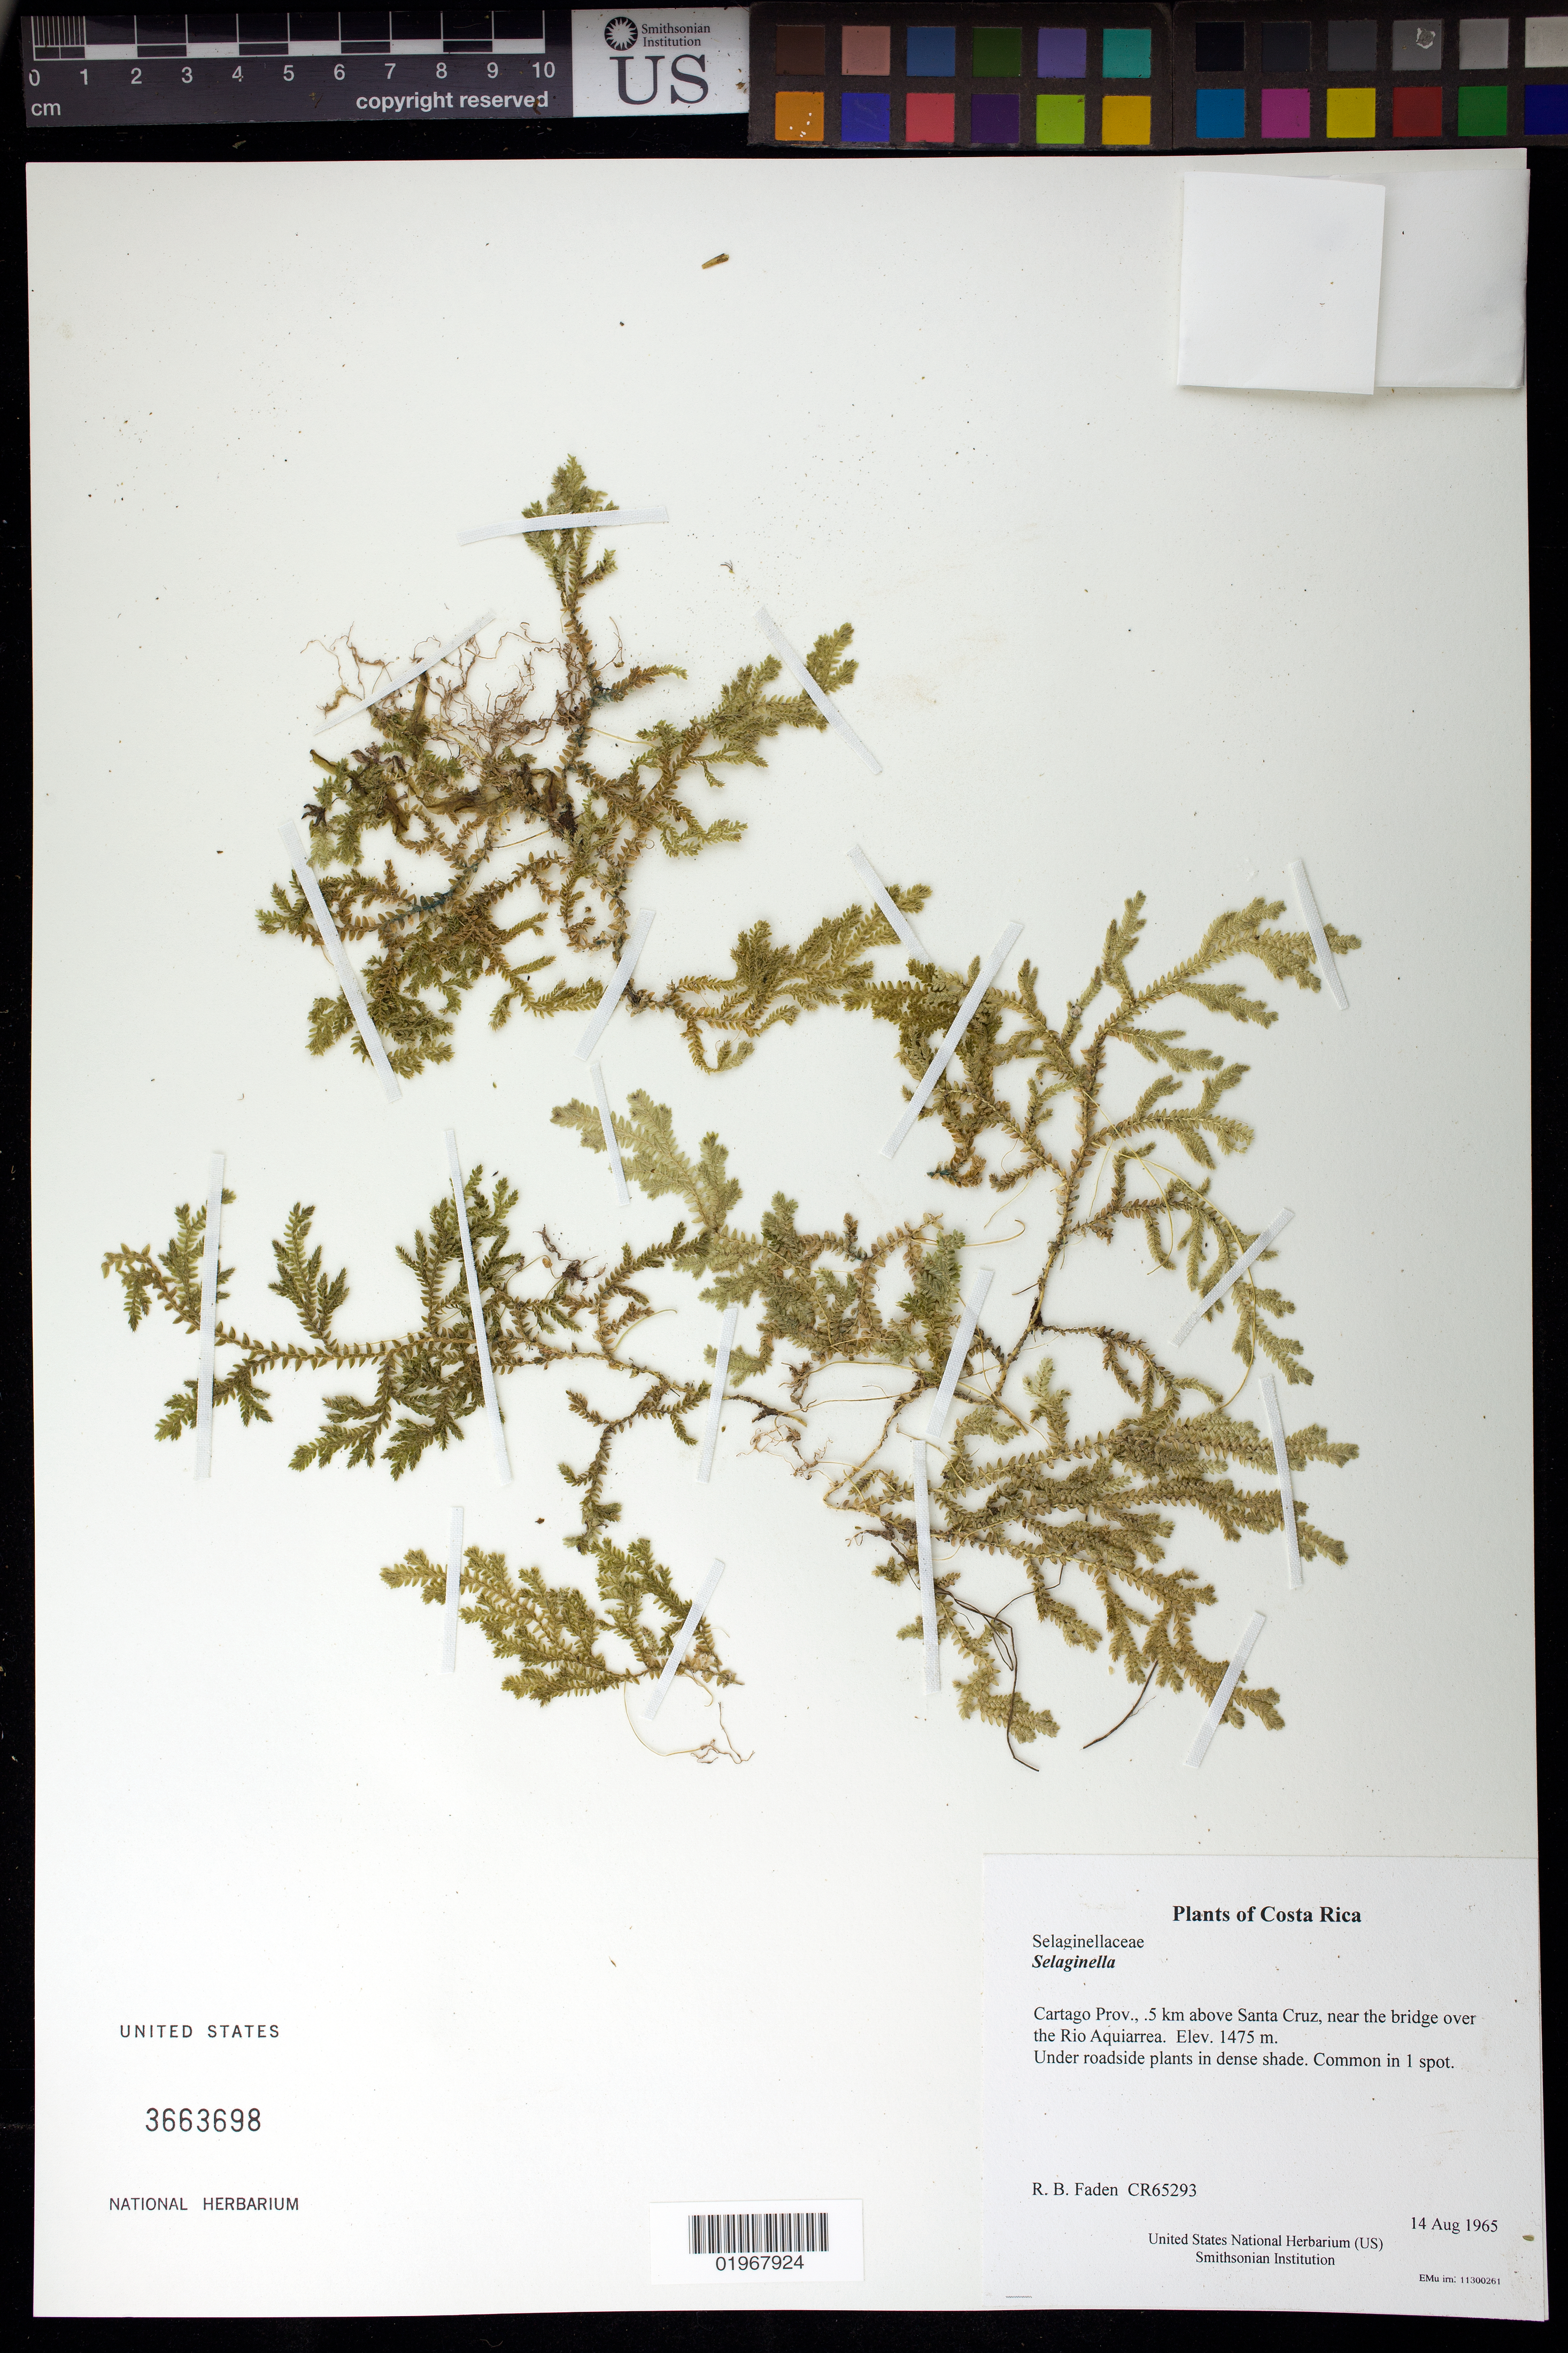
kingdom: Plantae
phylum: Tracheophyta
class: Lycopodiopsida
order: Selaginellales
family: Selaginellaceae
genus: Selaginella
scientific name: Selaginella sp.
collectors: R. B. Faden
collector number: CR65293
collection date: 1965-08-14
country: Costa Rica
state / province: Cartago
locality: .5 km above Santa Cruz, near the bridge over the Rio Aquiarrea.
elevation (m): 1475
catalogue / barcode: US 3663698